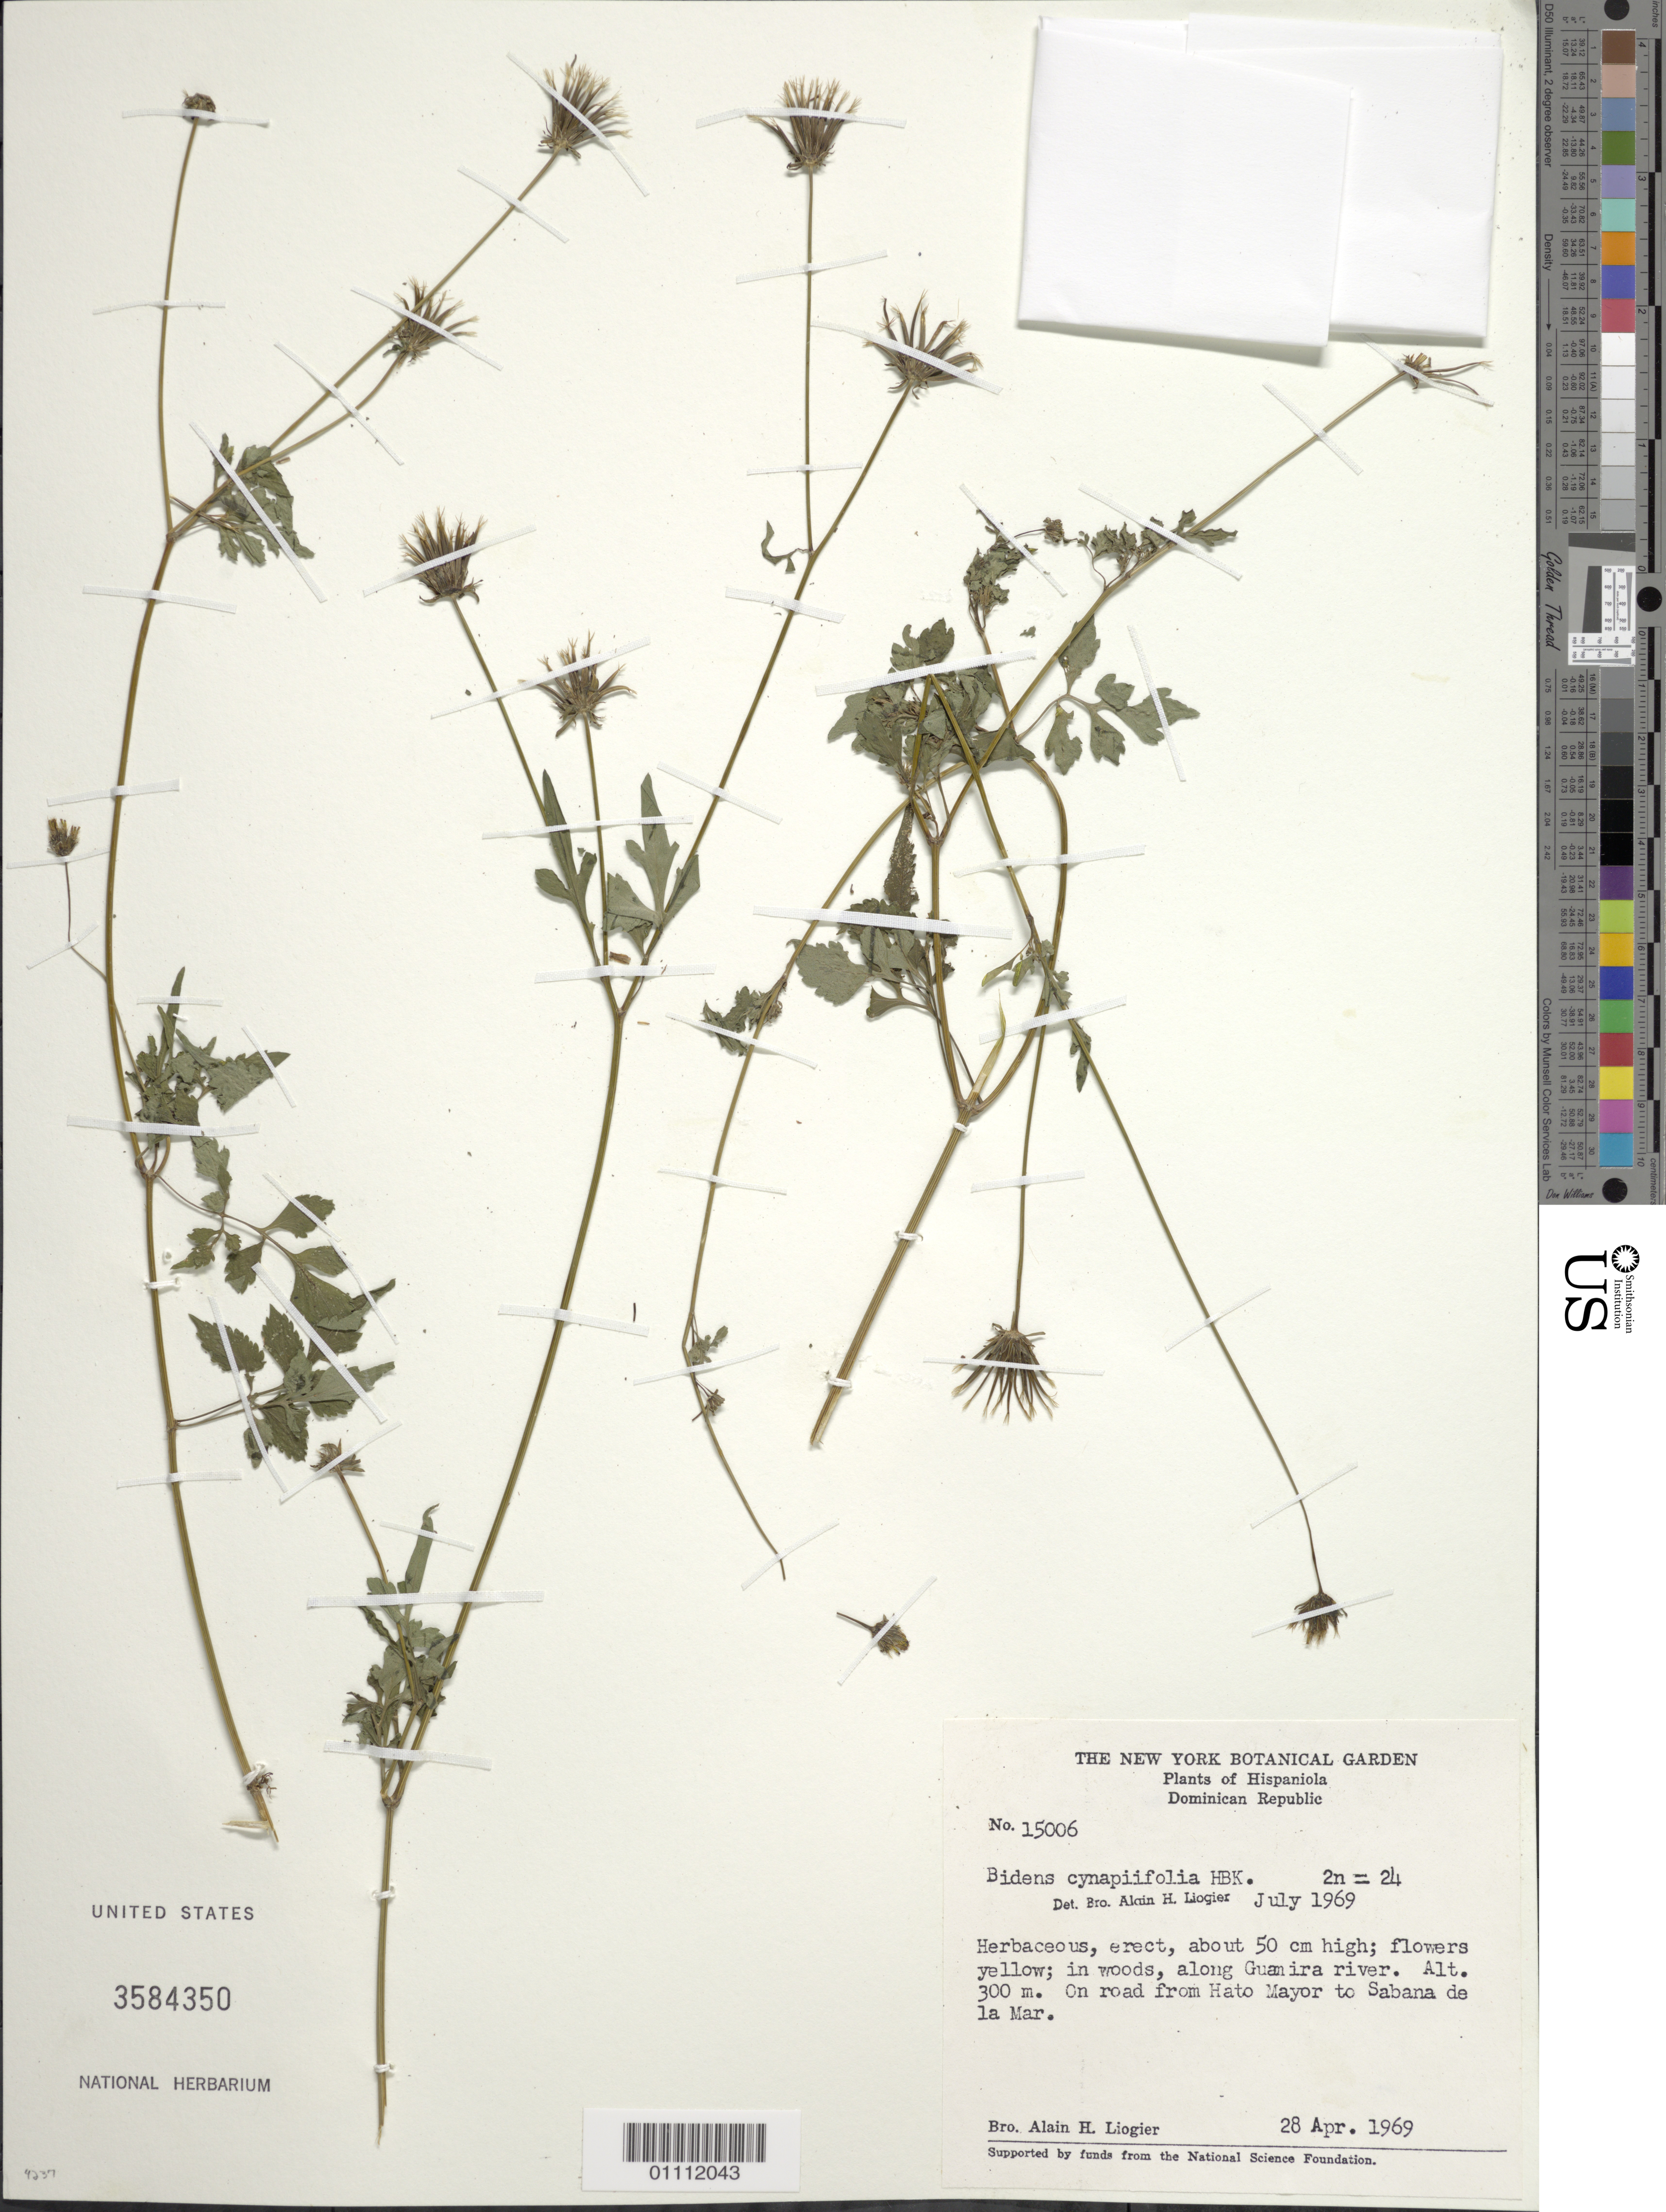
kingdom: Plantae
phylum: Tracheophyta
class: Magnoliopsida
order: Asterales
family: Asteraceae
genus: Bidens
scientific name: Bidens cynapiifolia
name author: Kunth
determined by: Liogier, Alain H.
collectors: A. H. Liogier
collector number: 15006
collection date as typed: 28 Apr 1969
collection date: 1969-04-28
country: Dominican Republic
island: Hispaniola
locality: Guamira River, on road from Hato Mayor to Sabana de la Mar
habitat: In woods along river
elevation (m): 300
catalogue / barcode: US 3584350